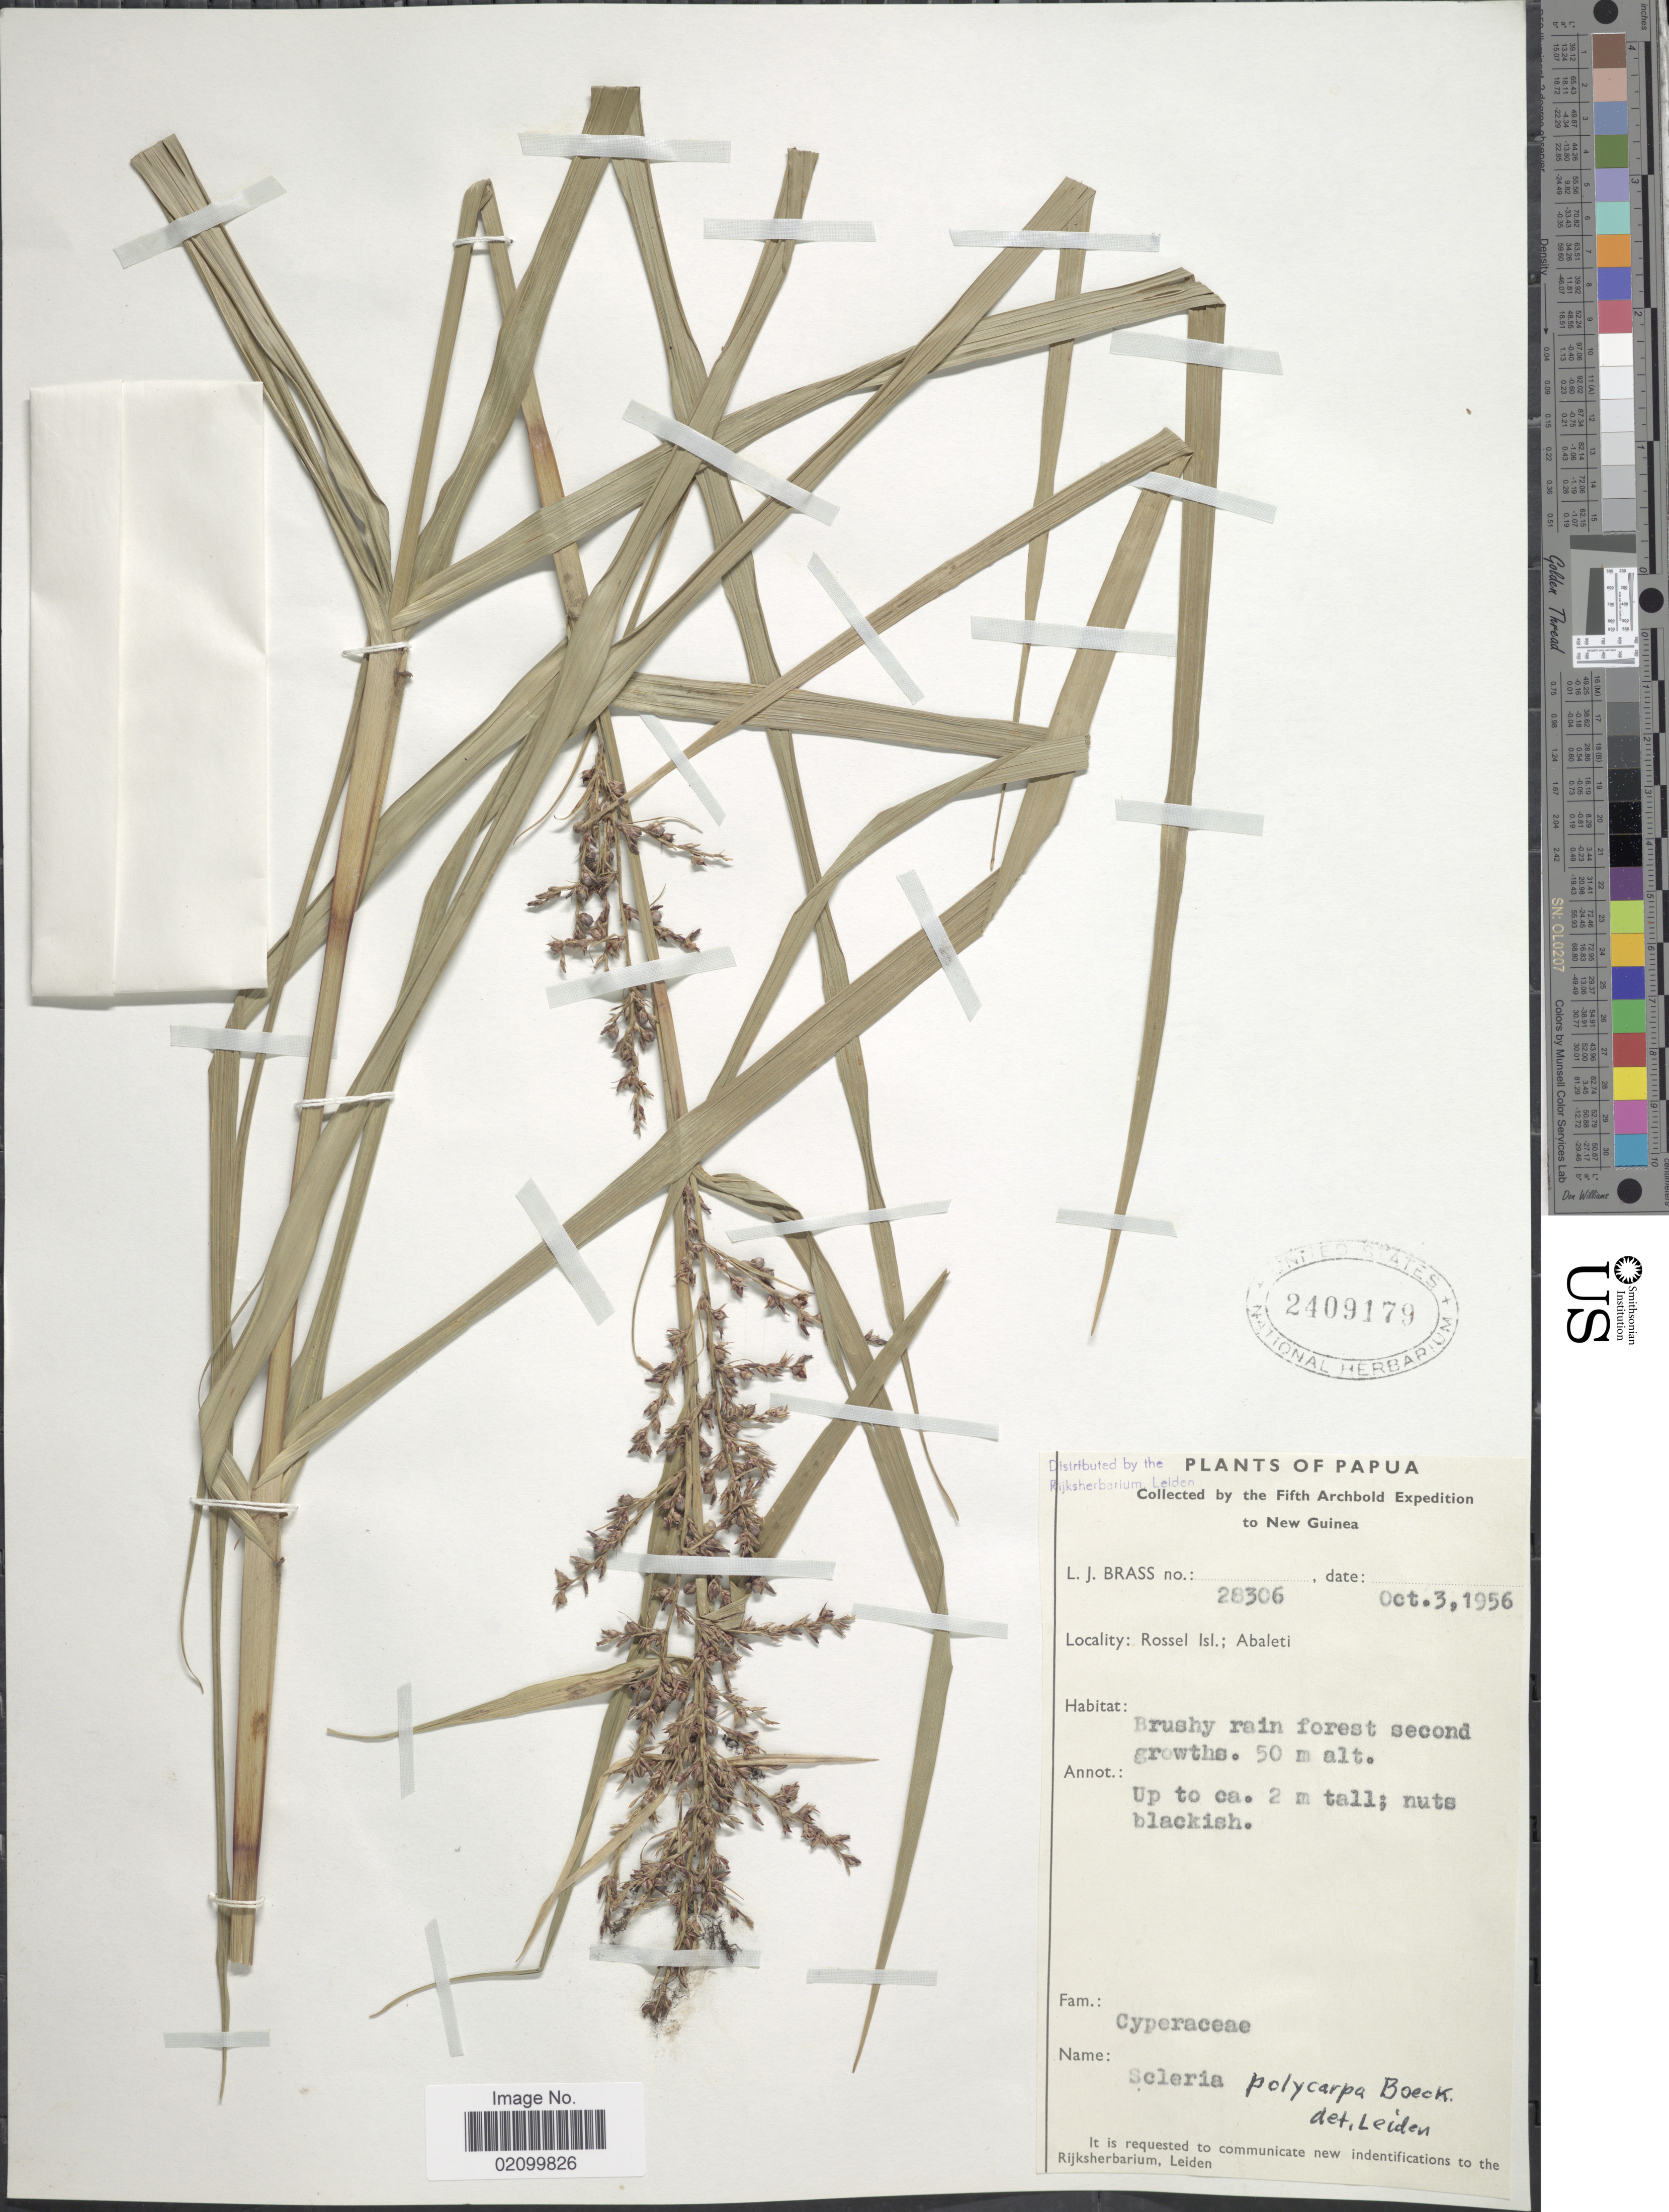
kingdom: Plantae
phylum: Tracheophyta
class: Liliopsida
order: Poales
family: Cyperaceae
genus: Scleria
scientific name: Scleria polycarpa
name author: Boeckeler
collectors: L. J. Brass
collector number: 28306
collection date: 1956-10-03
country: Papua New Guinea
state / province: Milne Bay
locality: Papua, Rossel Isl., Abaleti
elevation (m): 50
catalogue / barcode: US 2409179